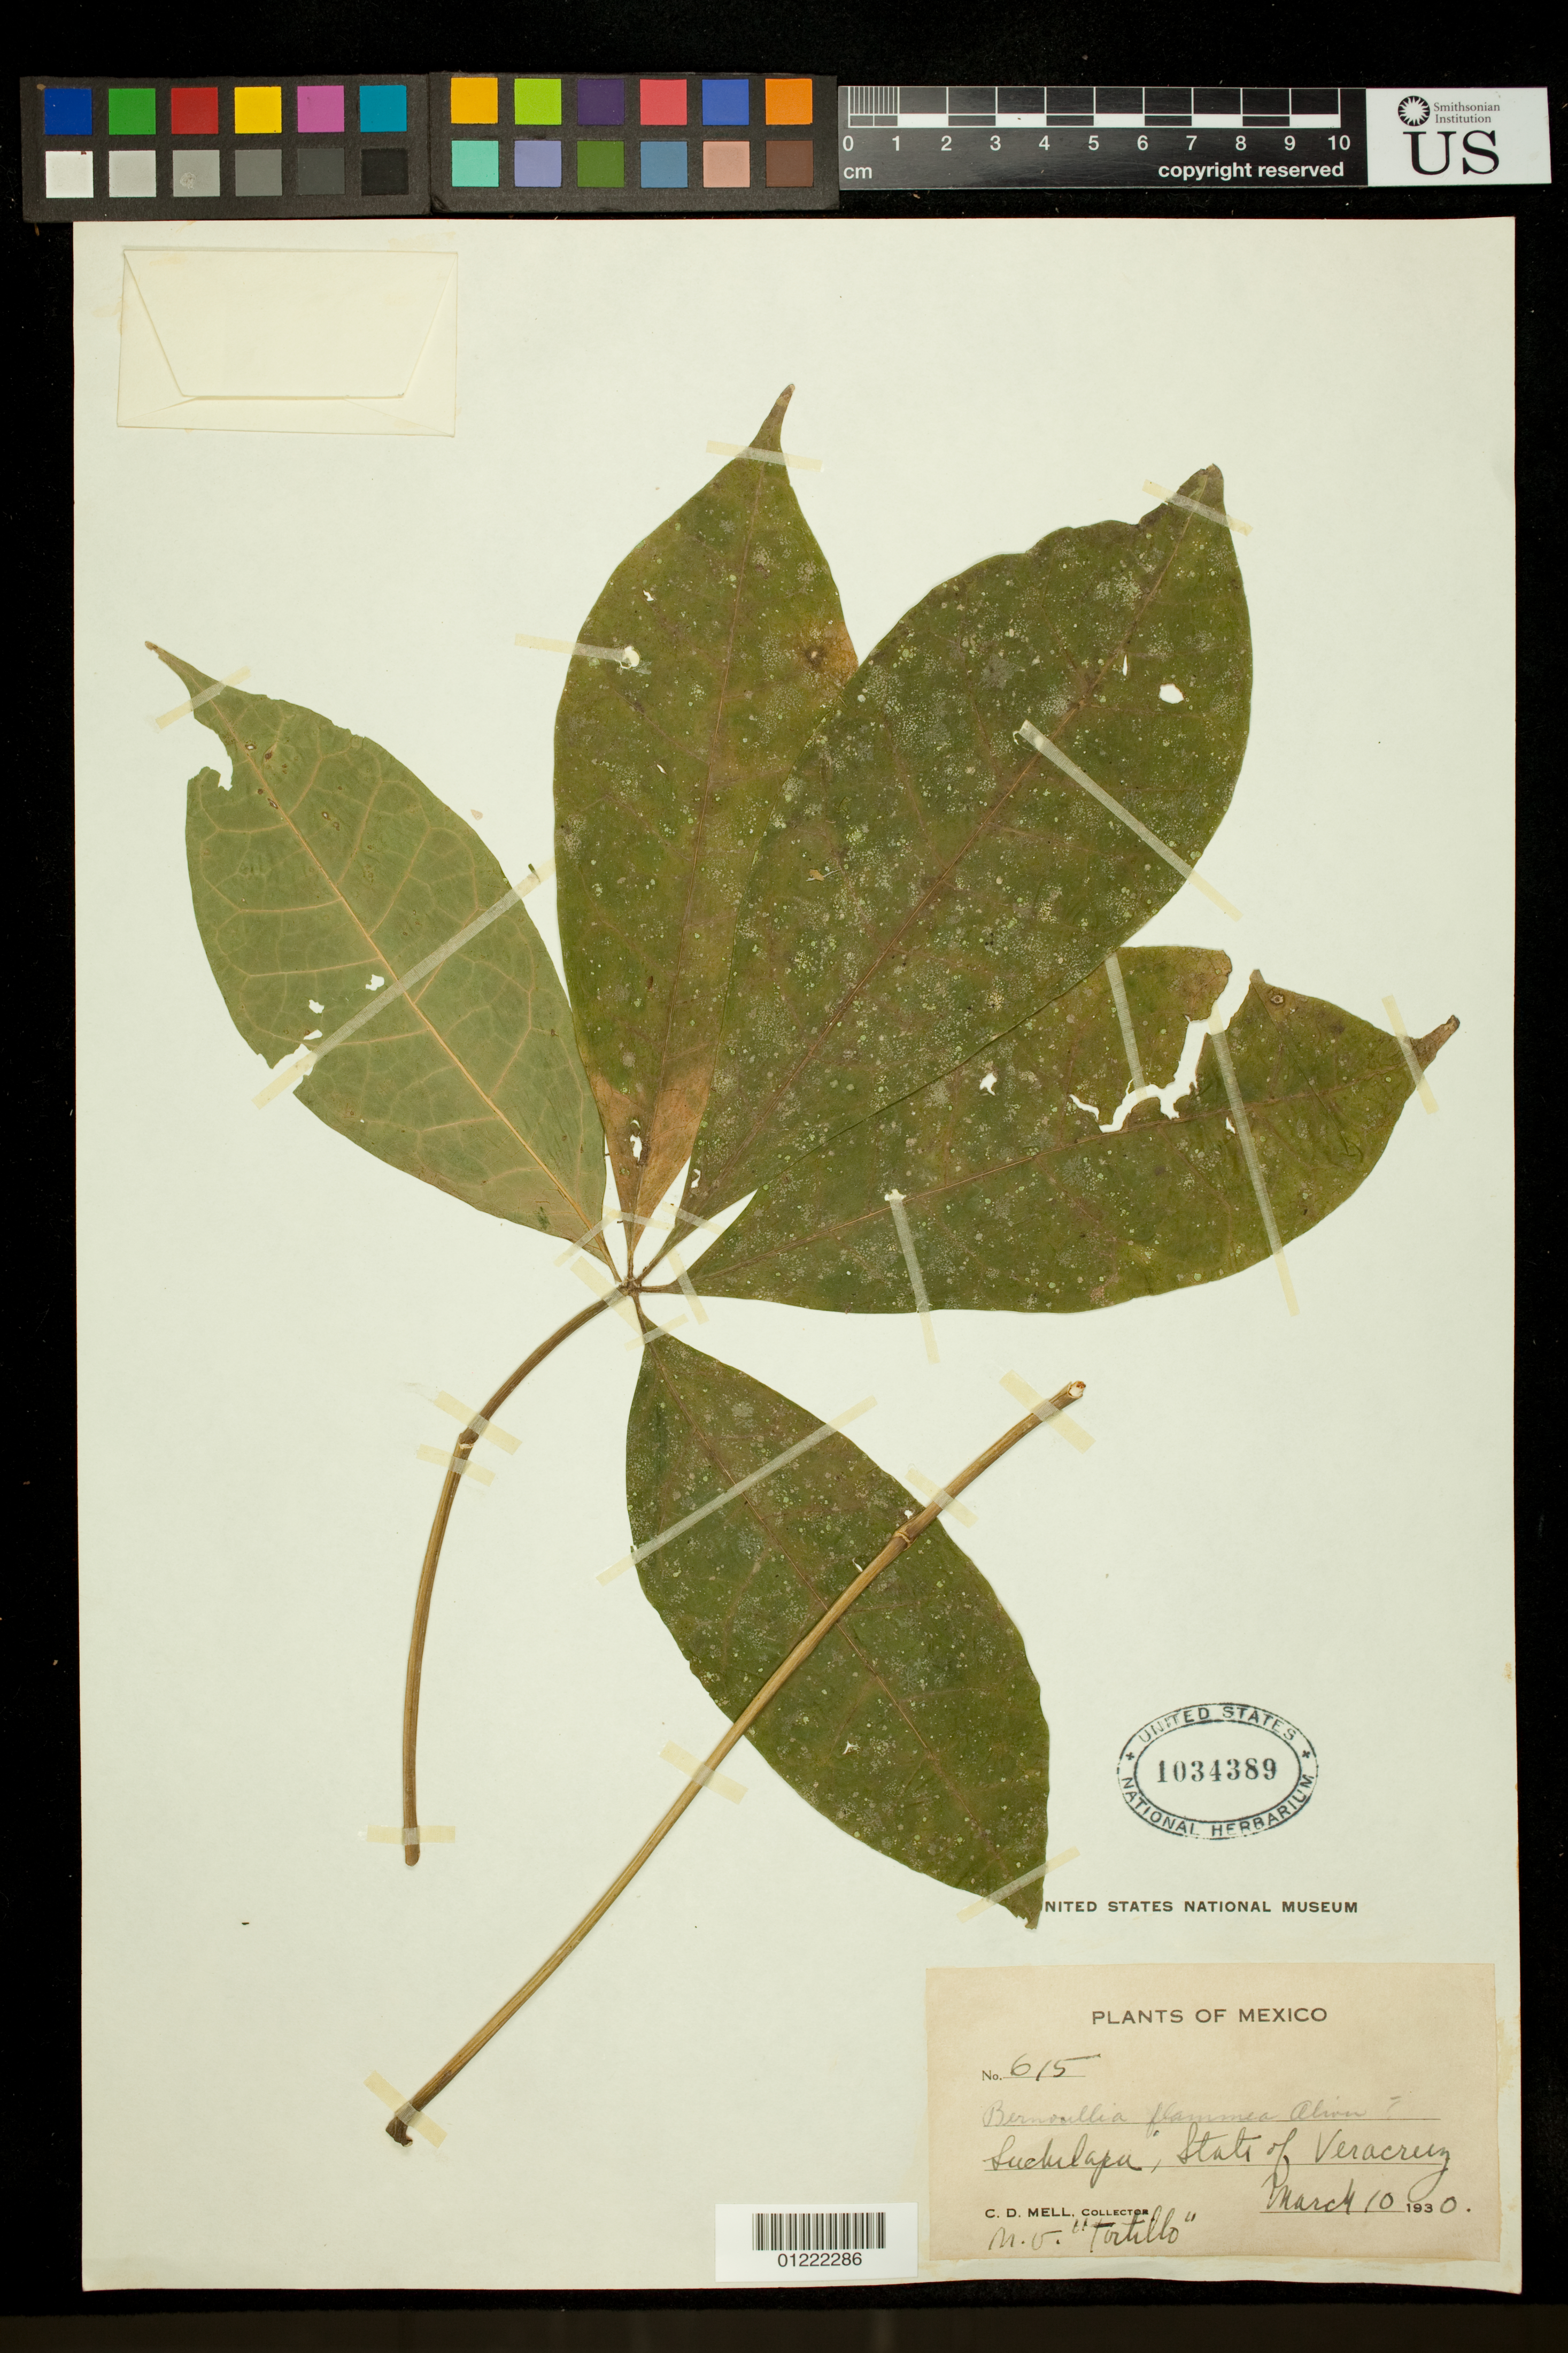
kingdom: Plantae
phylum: Tracheophyta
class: Magnoliopsida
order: Malvales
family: Malvaceae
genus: Bernoullia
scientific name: Bernoullia flammea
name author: Oliv.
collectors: C. D. Mell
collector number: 615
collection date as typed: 3/10/1930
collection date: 1930-03-10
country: Mexico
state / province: Veracruz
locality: Suchilapa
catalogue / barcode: US 1031389